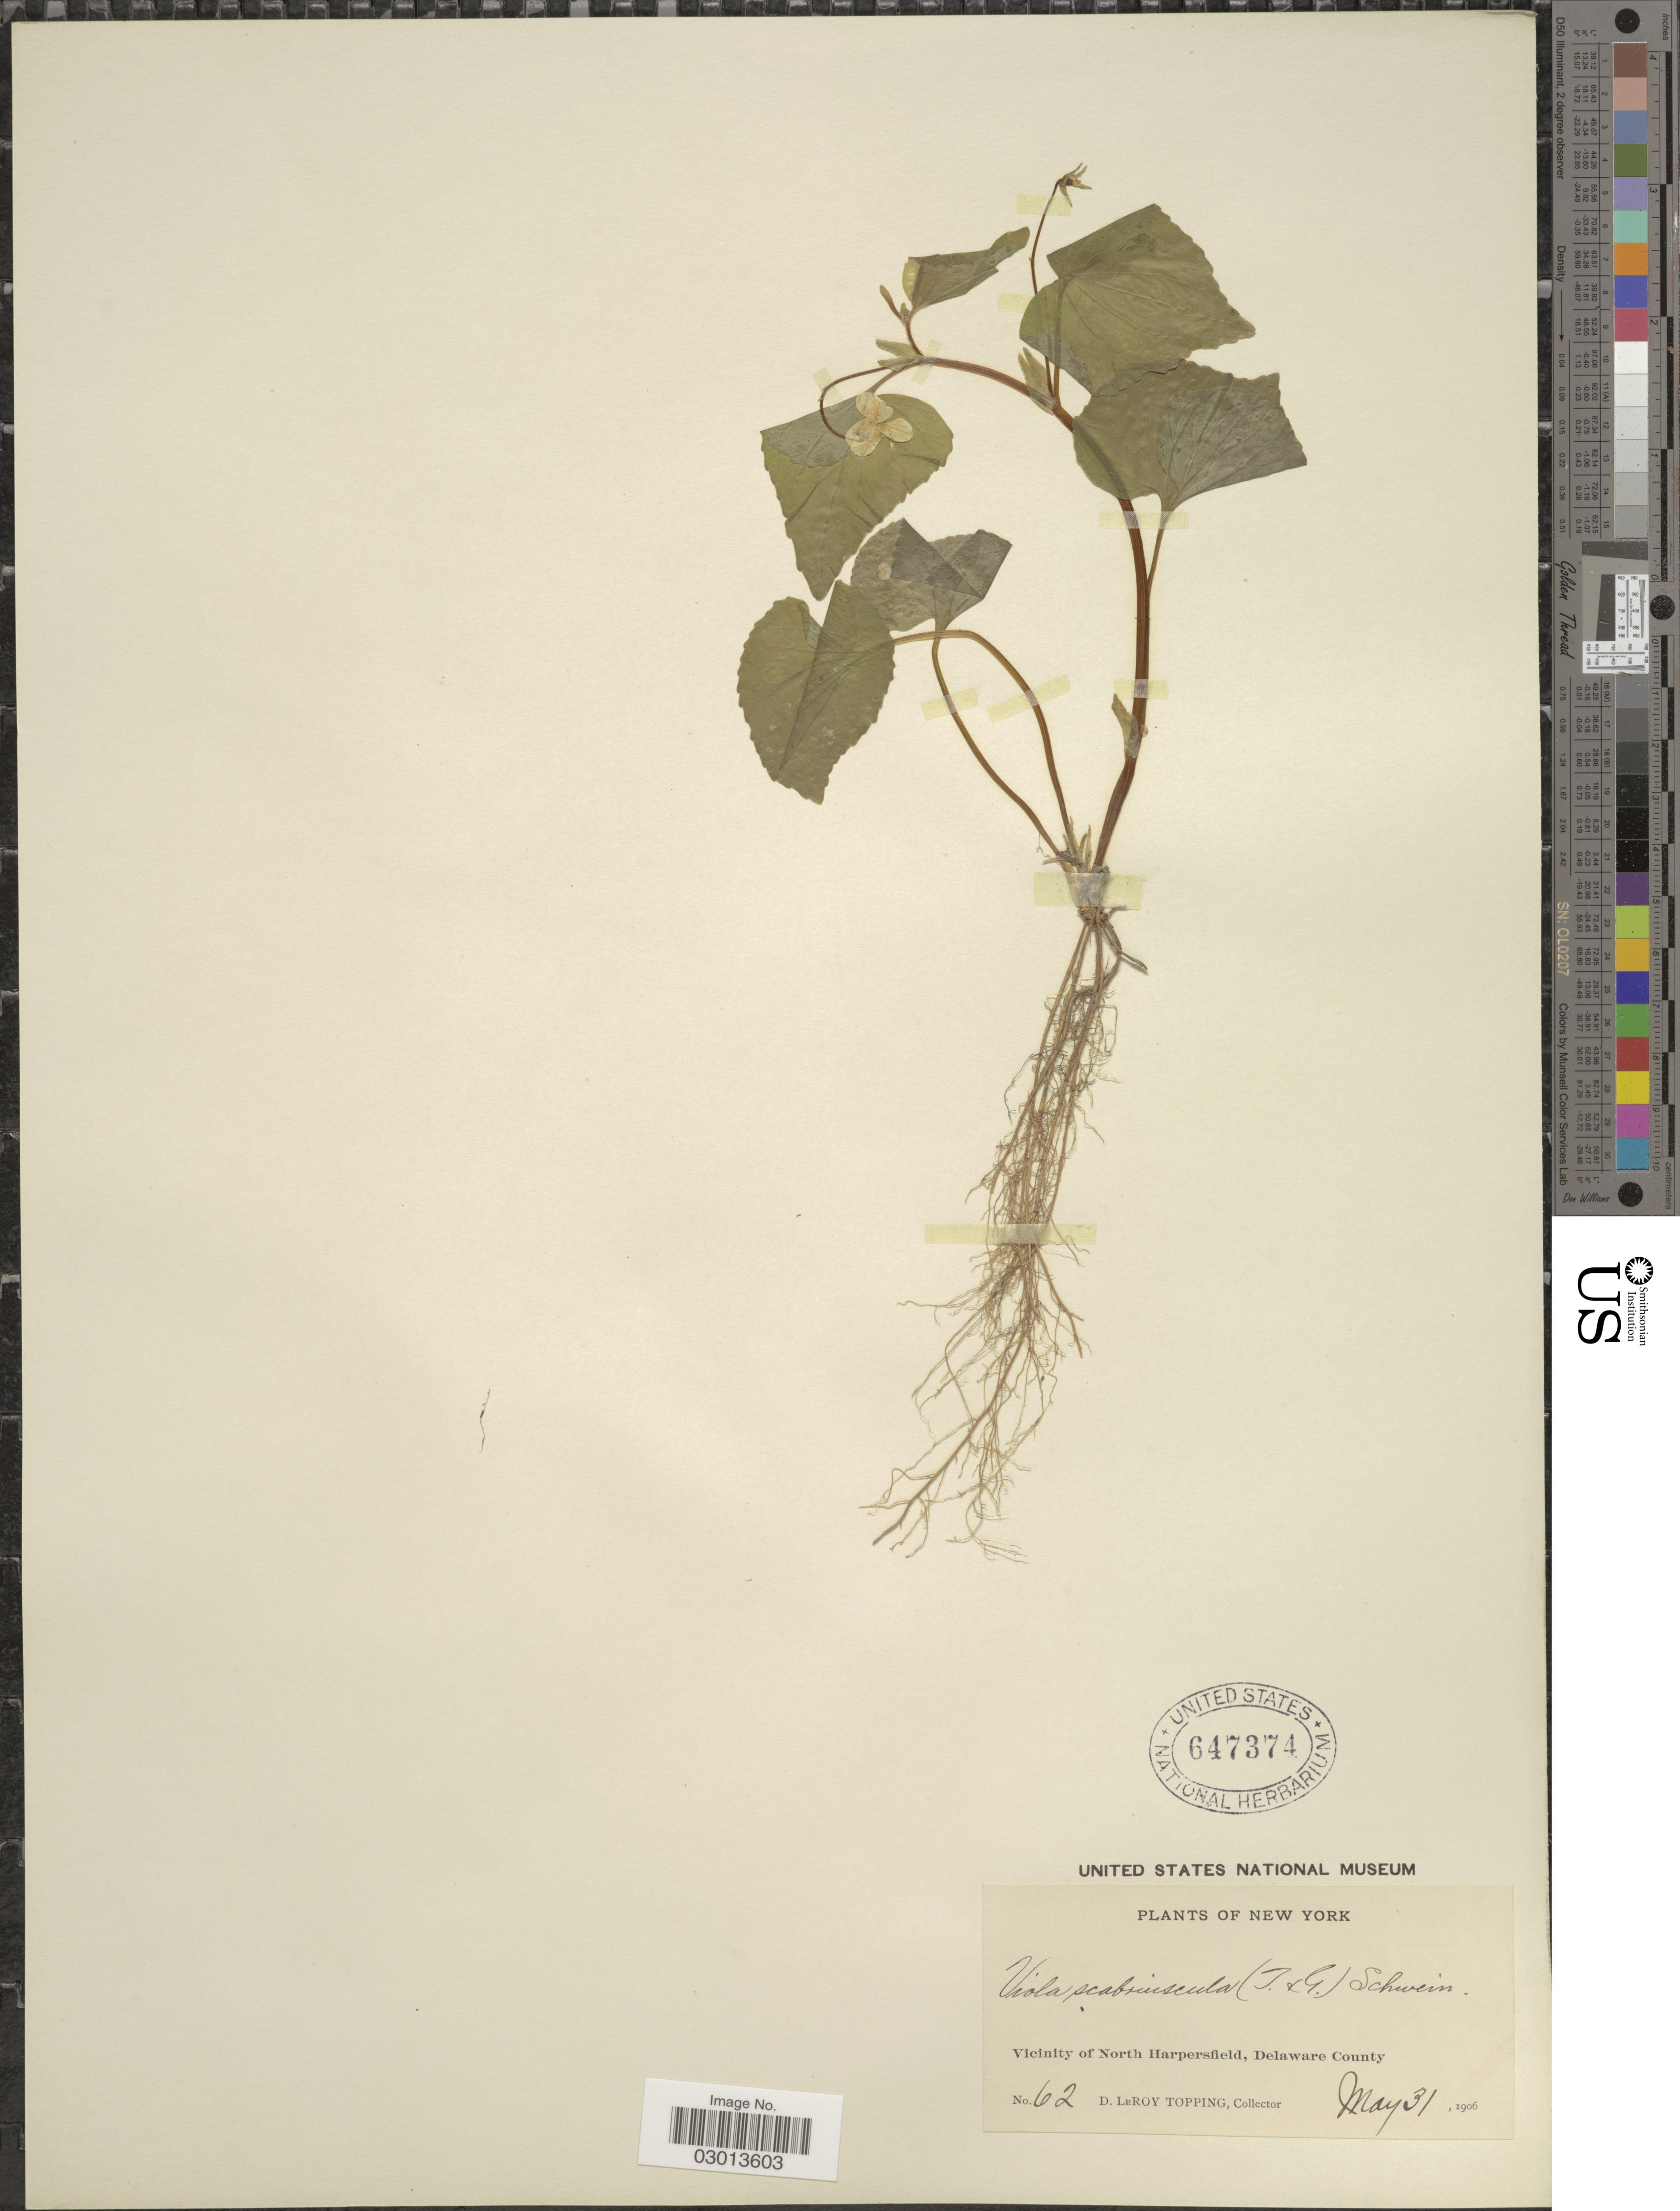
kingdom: Plantae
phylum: Tracheophyta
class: Magnoliopsida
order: Malpighiales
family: Violaceae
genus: Viola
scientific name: Viola pensylvanica var. leiocarpa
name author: (Fernald & Wiegand) Fernald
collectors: D. L. Topping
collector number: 62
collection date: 1906-05-31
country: United States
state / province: New York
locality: Vicinity of North Harpersfield, Delaware County.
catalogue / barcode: US 647374